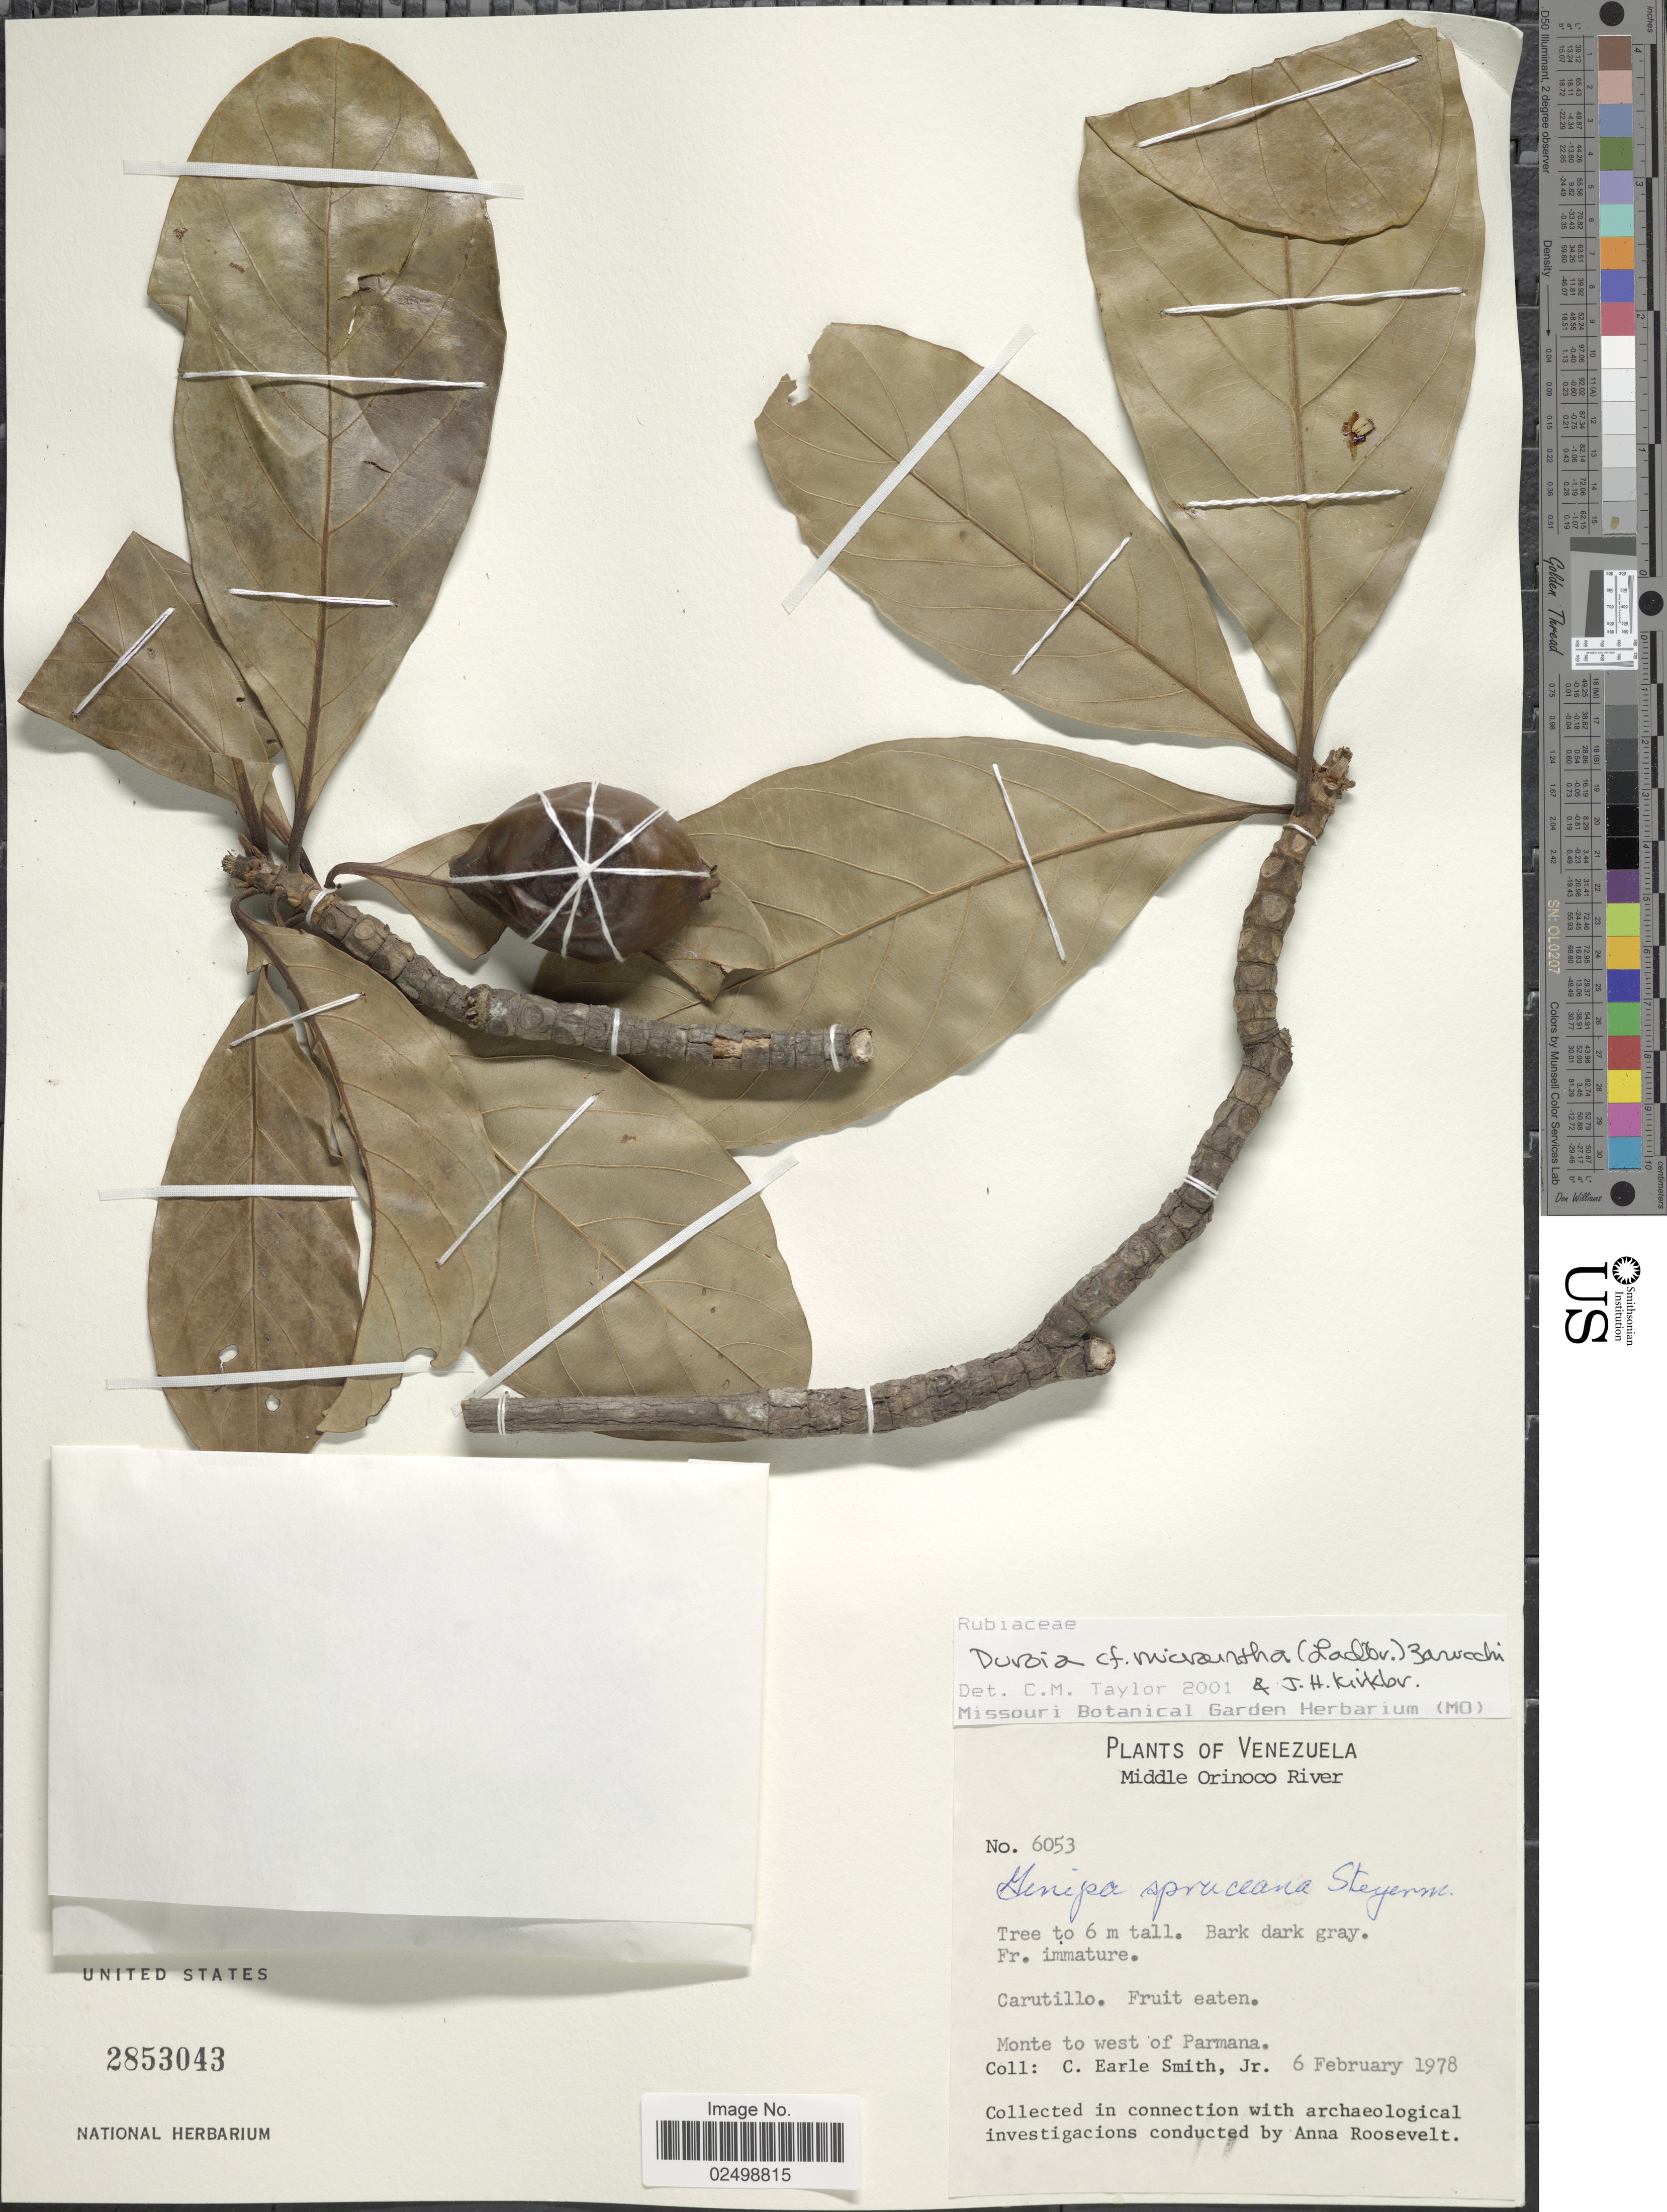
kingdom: Plantae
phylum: Tracheophyta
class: Magnoliopsida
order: Gentianales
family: Rubiaceae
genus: Duroia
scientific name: Duroia micrantha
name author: (Ladbr.) Zarucchi & J.H. Kirkbr.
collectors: C. E. Smith Jr.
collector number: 6053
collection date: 1978-02-06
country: Venezuela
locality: Middle Orinoco River, Monte to west of Parmana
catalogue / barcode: US 2853043